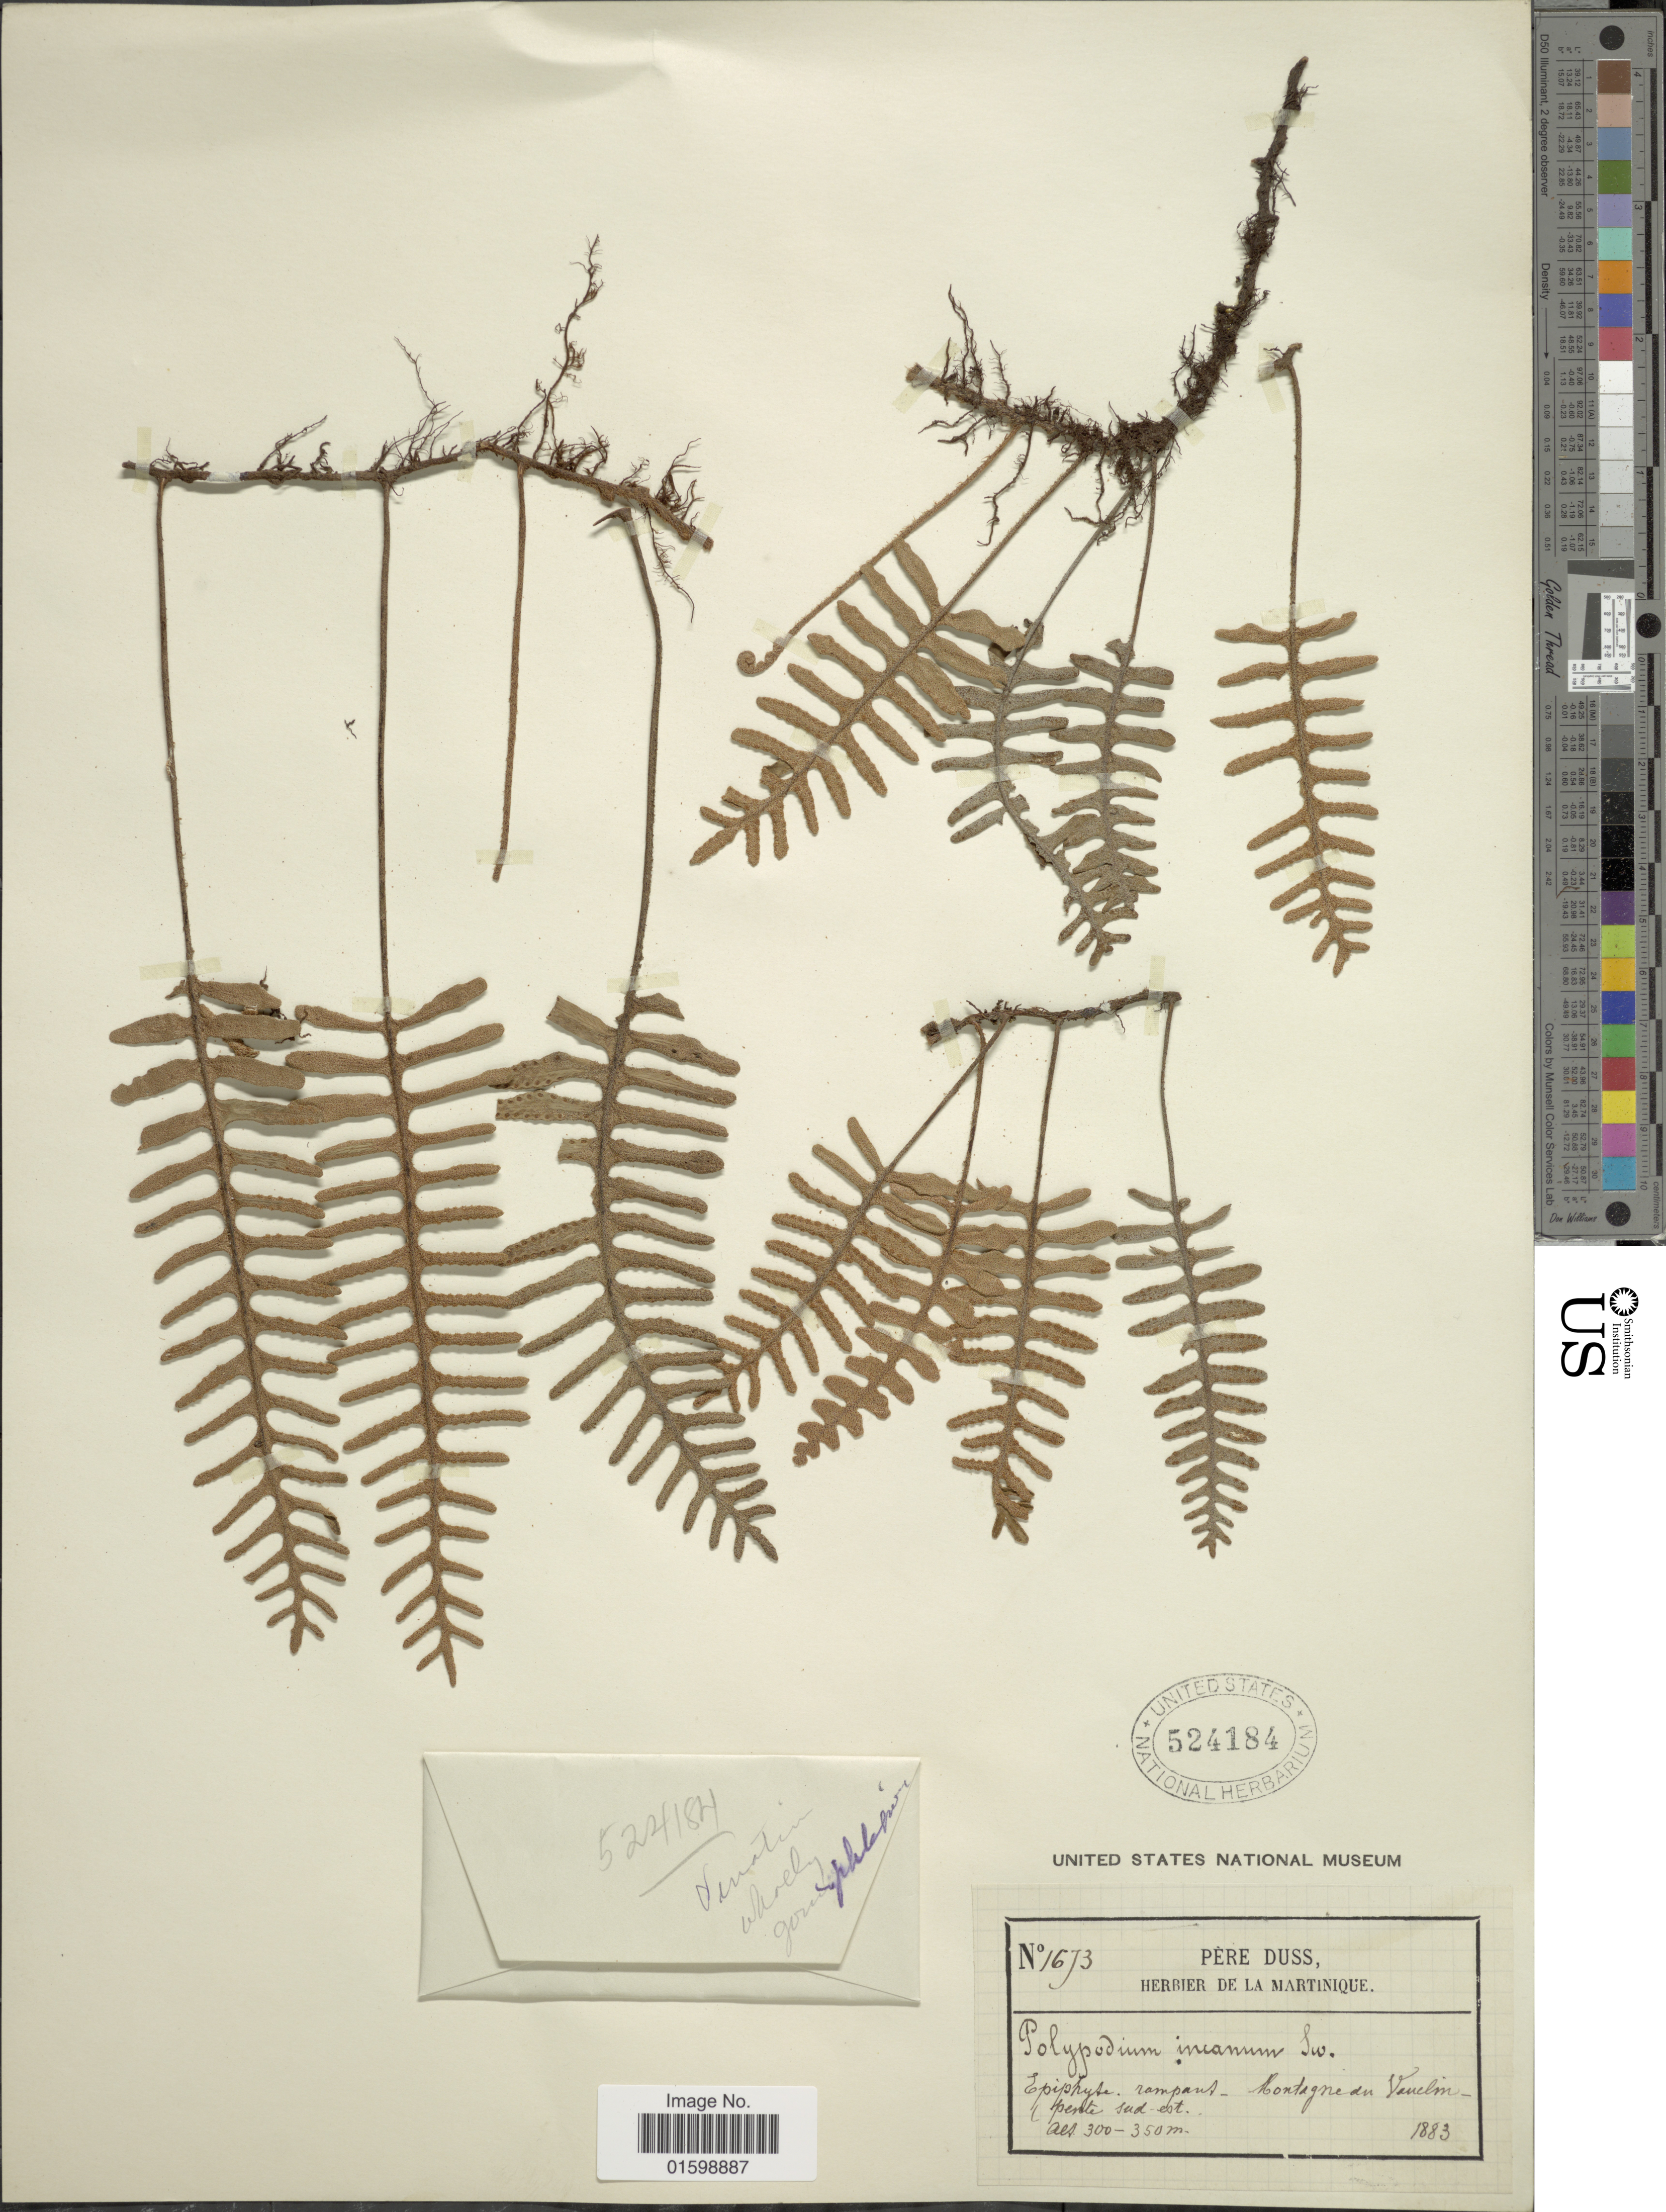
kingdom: Plantae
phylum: Tracheophyta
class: Polypodiopsida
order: Polypodiales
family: Polypodiaceae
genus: Pleopeltis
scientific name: Pleopeltis polypodioides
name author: (L.) E.G. Andrews & Windham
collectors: Père Duss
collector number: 1673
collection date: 1883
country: Martinique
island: Martinique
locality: Epiphyte rampant, Montagne du Vauclin, pente sud est.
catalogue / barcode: US 524184